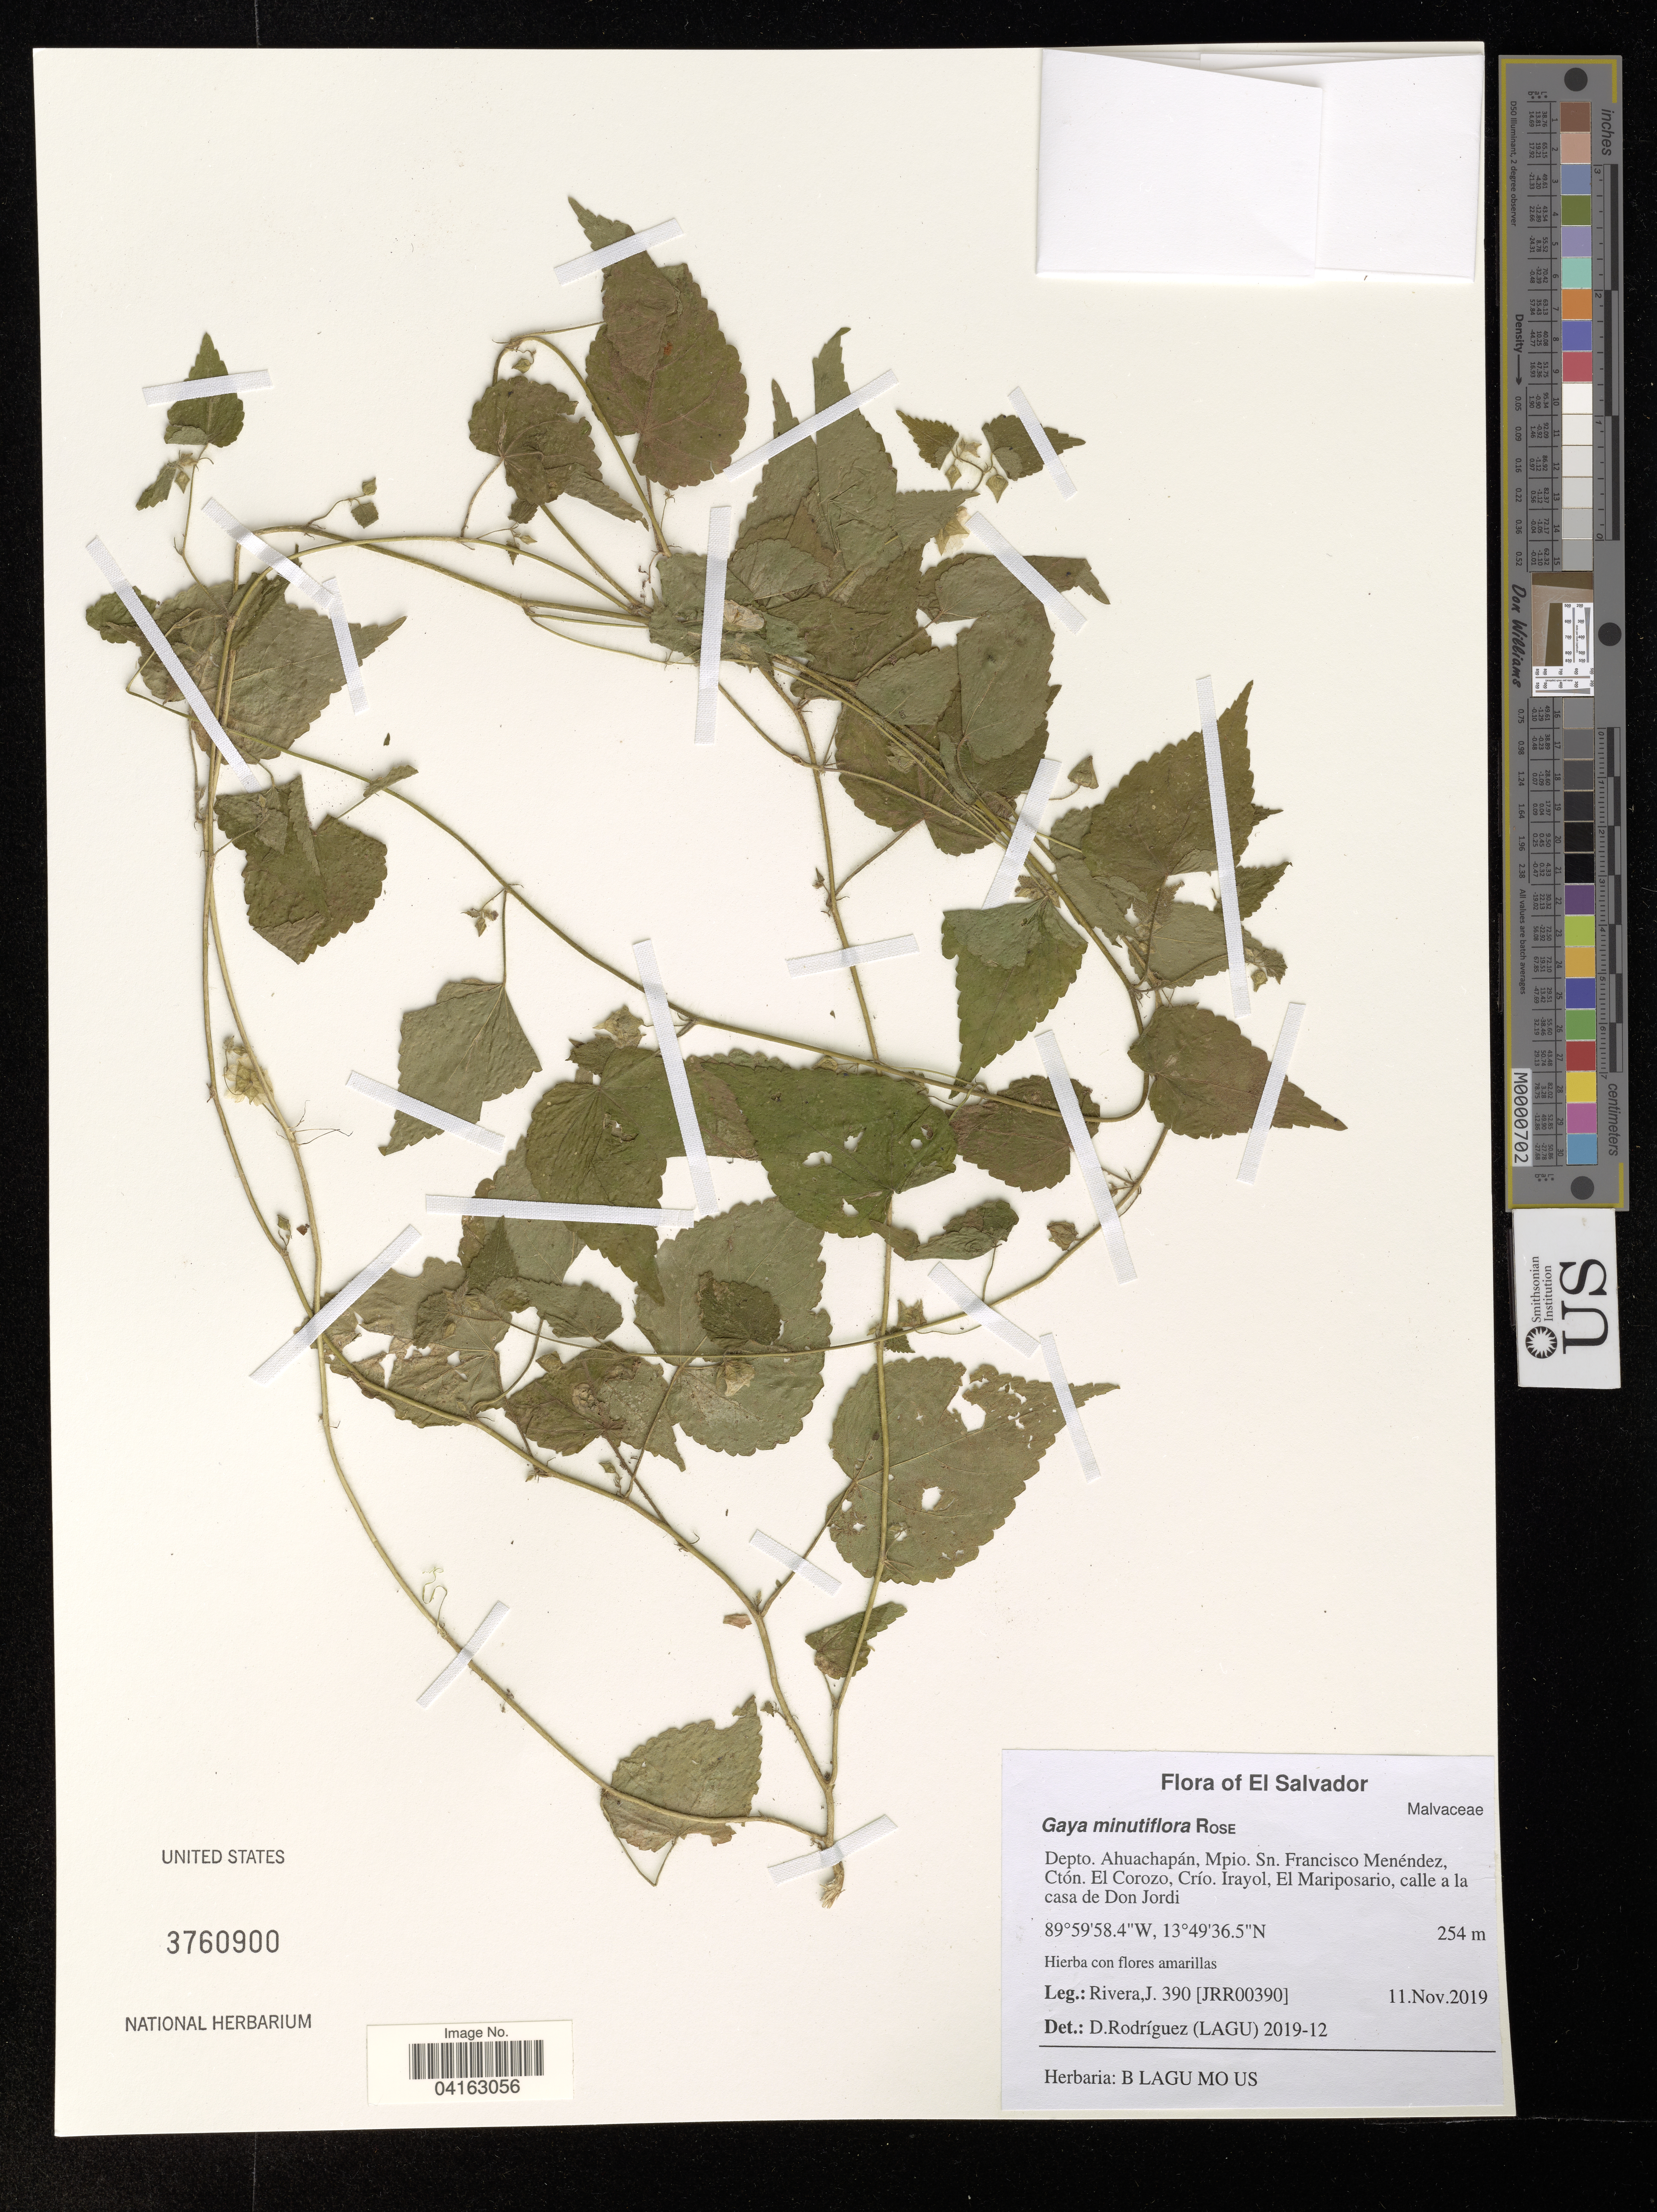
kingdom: Plantae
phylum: Tracheophyta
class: Magnoliopsida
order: Malvales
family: Malvaceae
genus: Gaya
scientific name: Gaya minutiflora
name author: Rose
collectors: J. Rivera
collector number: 390 / [JRR00390]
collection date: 2019-11-11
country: El Salvador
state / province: Ahuachapan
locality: Depto. Ahuachapán, Mpio. Sn. Francisco Menéndez, Ctón. El Corozo, Crío. Irayol, El Mariposario, calle a la casa de Don Jordi.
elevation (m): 254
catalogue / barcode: US 3760900